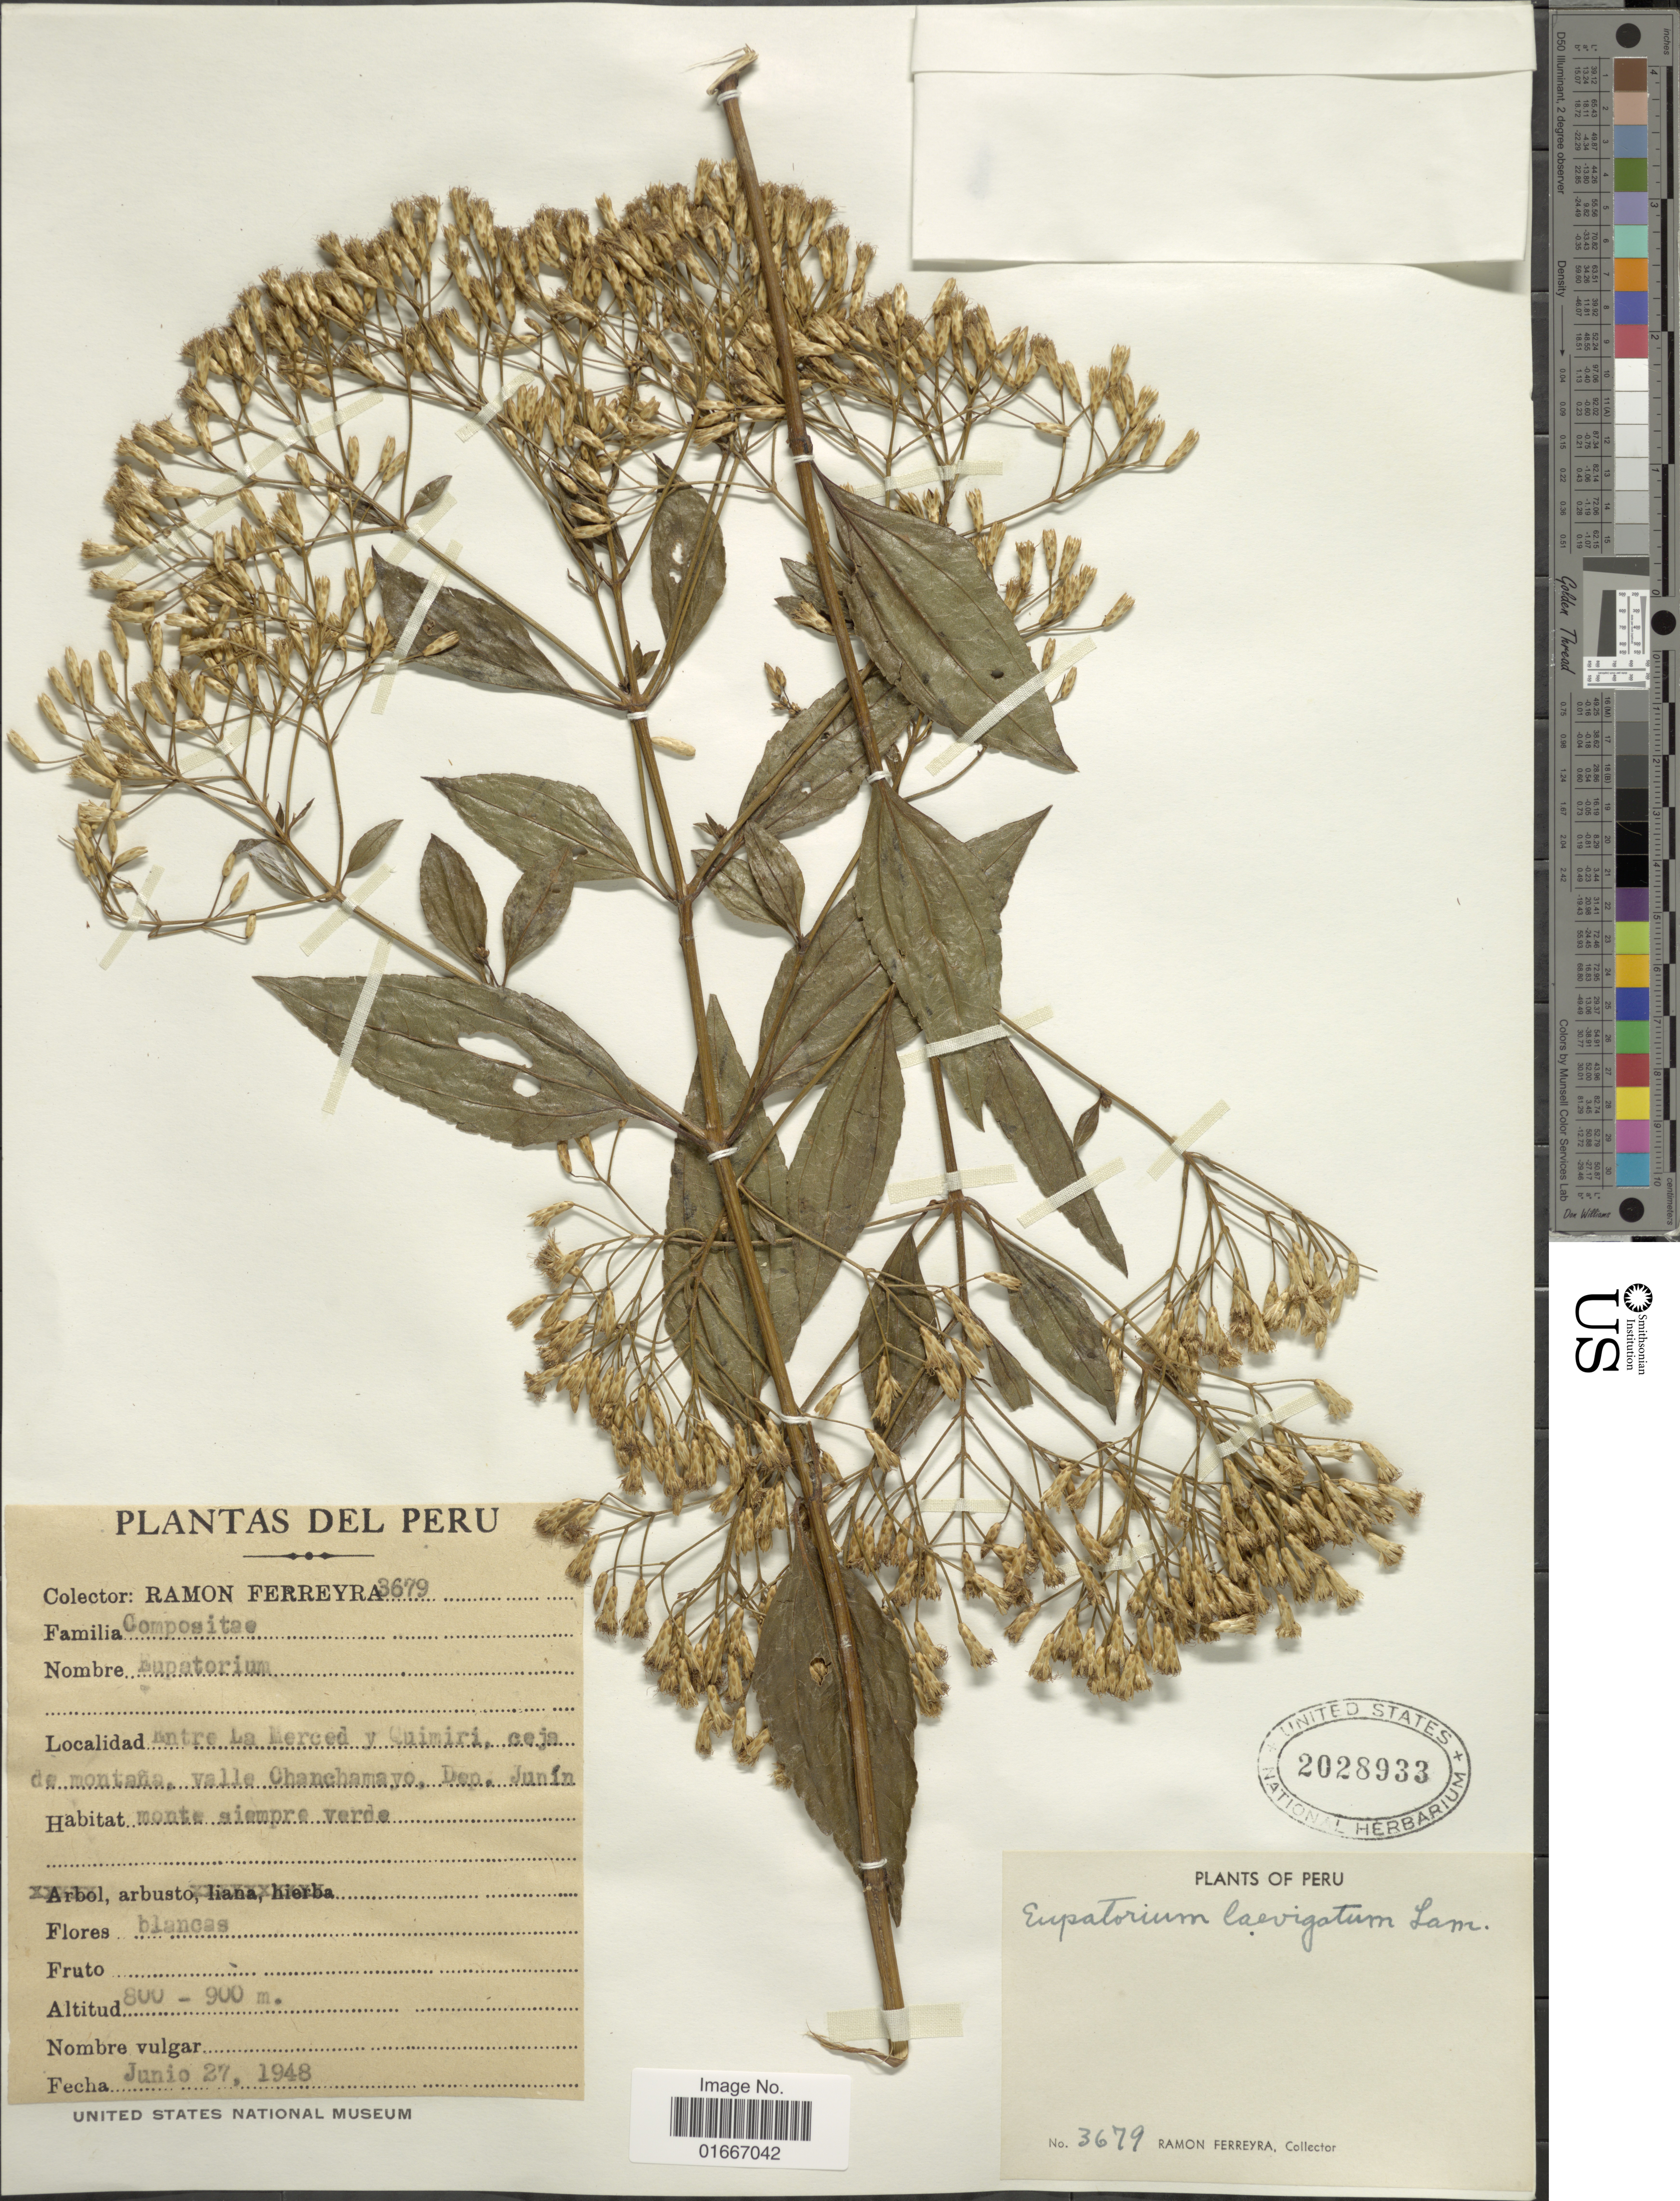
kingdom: Plantae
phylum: Tracheophyta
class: Magnoliopsida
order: Asterales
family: Asteraceae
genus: Chromolaena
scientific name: Chromolaena laevigata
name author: (Lam.) R.M. King & H. Rob.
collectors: R. A. Ferreyra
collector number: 3679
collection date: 1948-06-27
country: Peru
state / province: Junín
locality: Peru. Entre La Merced y Quimiri, ceja de montaña, valle Chanchamayo, Dept. Junín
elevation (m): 800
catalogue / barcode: US 2028933